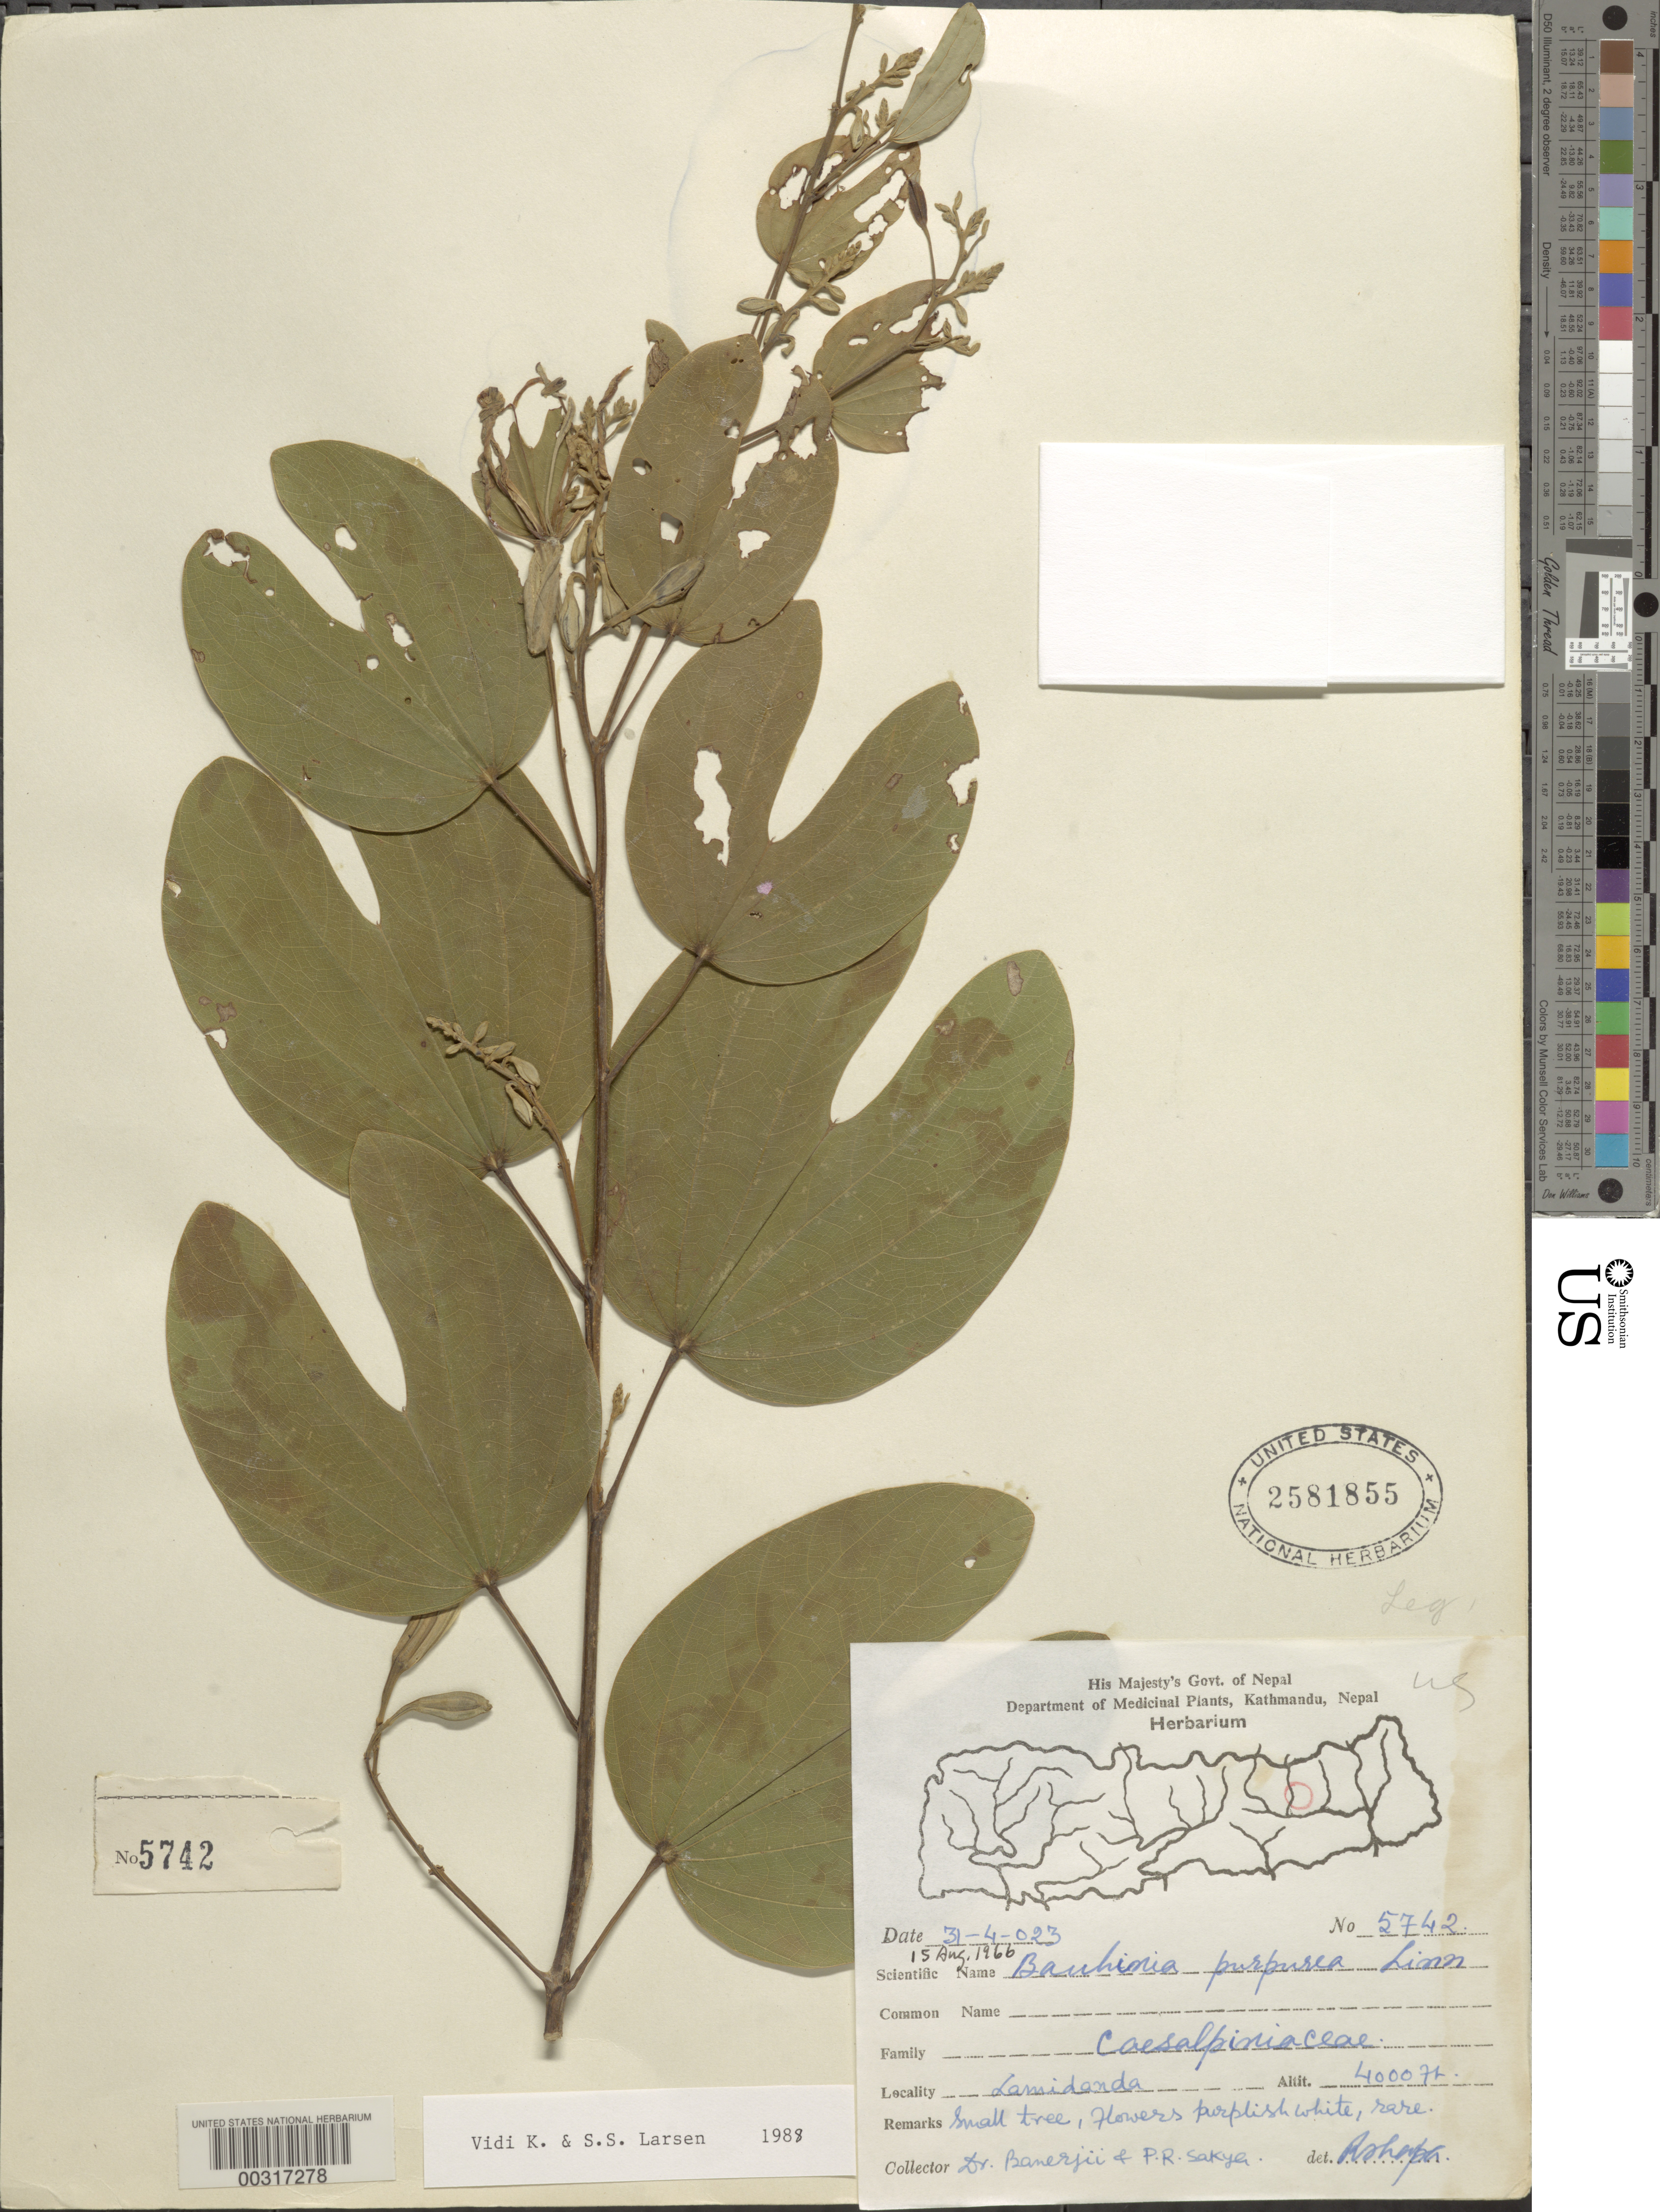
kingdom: Plantae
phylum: Tracheophyta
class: Magnoliopsida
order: Fabales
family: Fabaceae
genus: Bauhinia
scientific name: Bauhinia purpurea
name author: L.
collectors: M. L. Banerjee & P. Sakya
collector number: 5742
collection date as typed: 15 Aug 1966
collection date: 1966-08-15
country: Nepal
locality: Lamidanda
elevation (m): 1219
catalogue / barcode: US 2581855